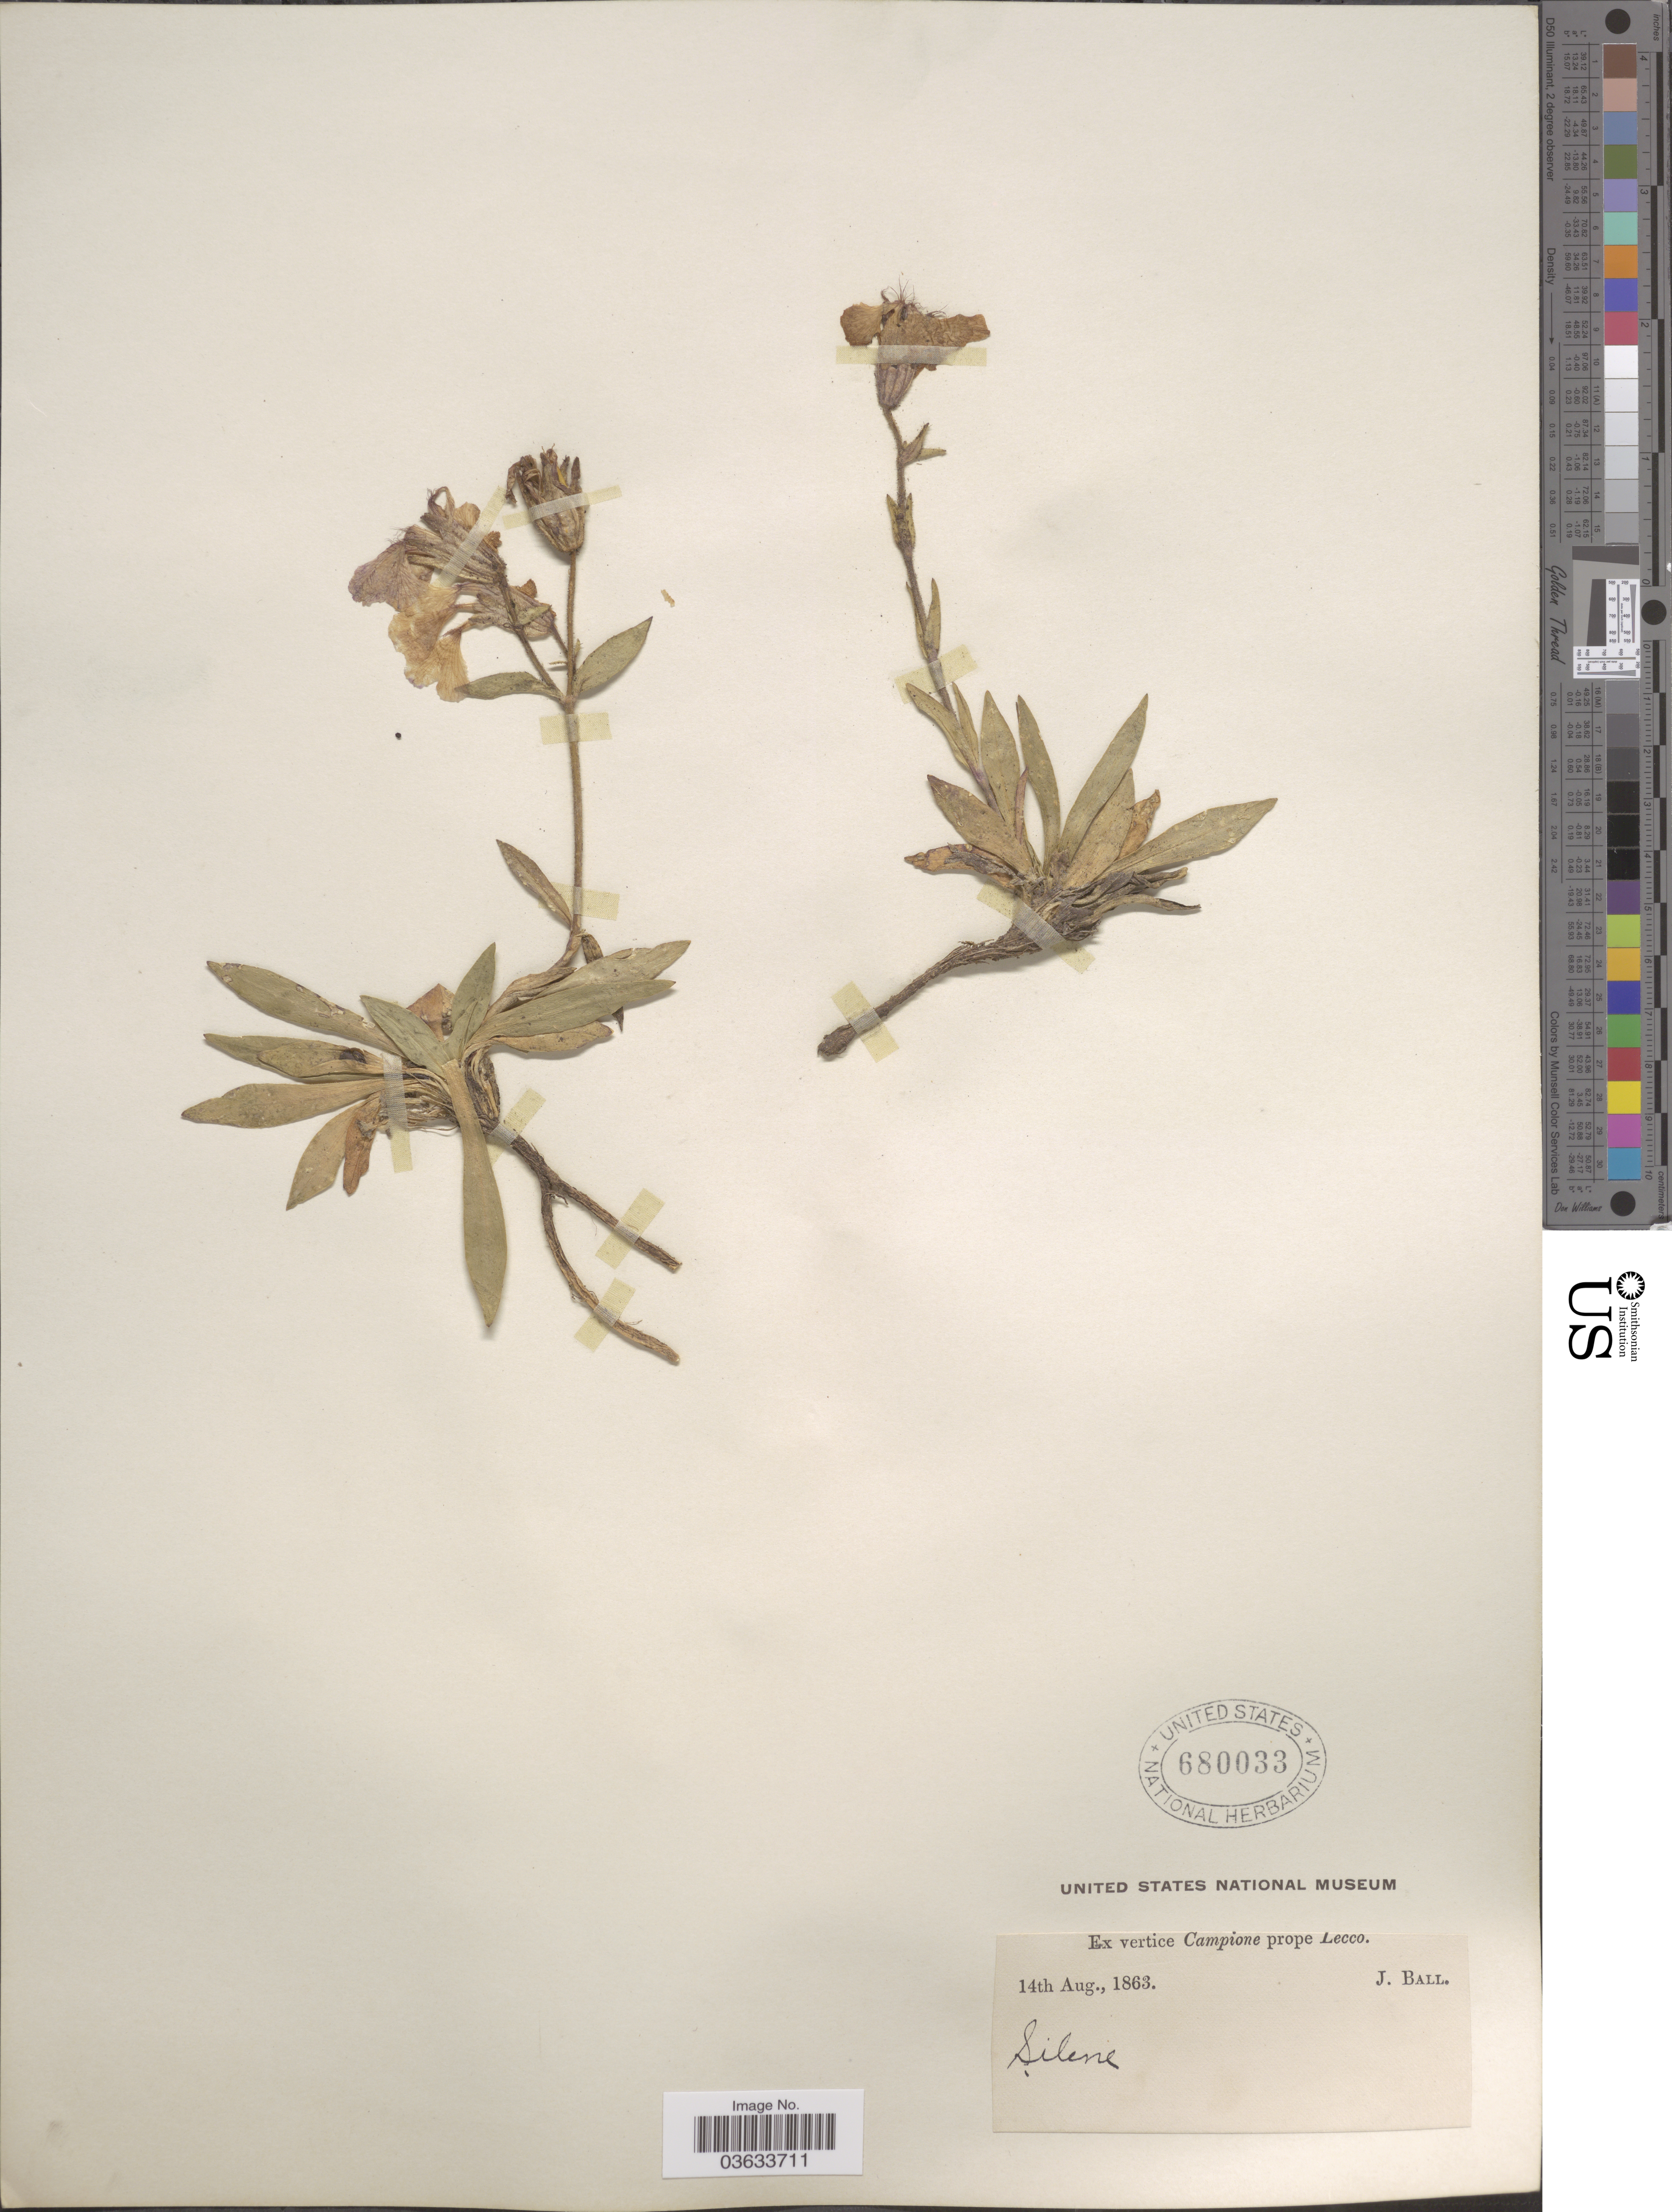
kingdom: Plantae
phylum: Tracheophyta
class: Magnoliopsida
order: Caryophyllales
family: Caryophyllaceae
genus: Silene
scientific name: Silene sp.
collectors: J. Ball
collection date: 1863-08-14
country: Italy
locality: Ex vertice Campione prope Lecco.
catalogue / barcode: US 680033